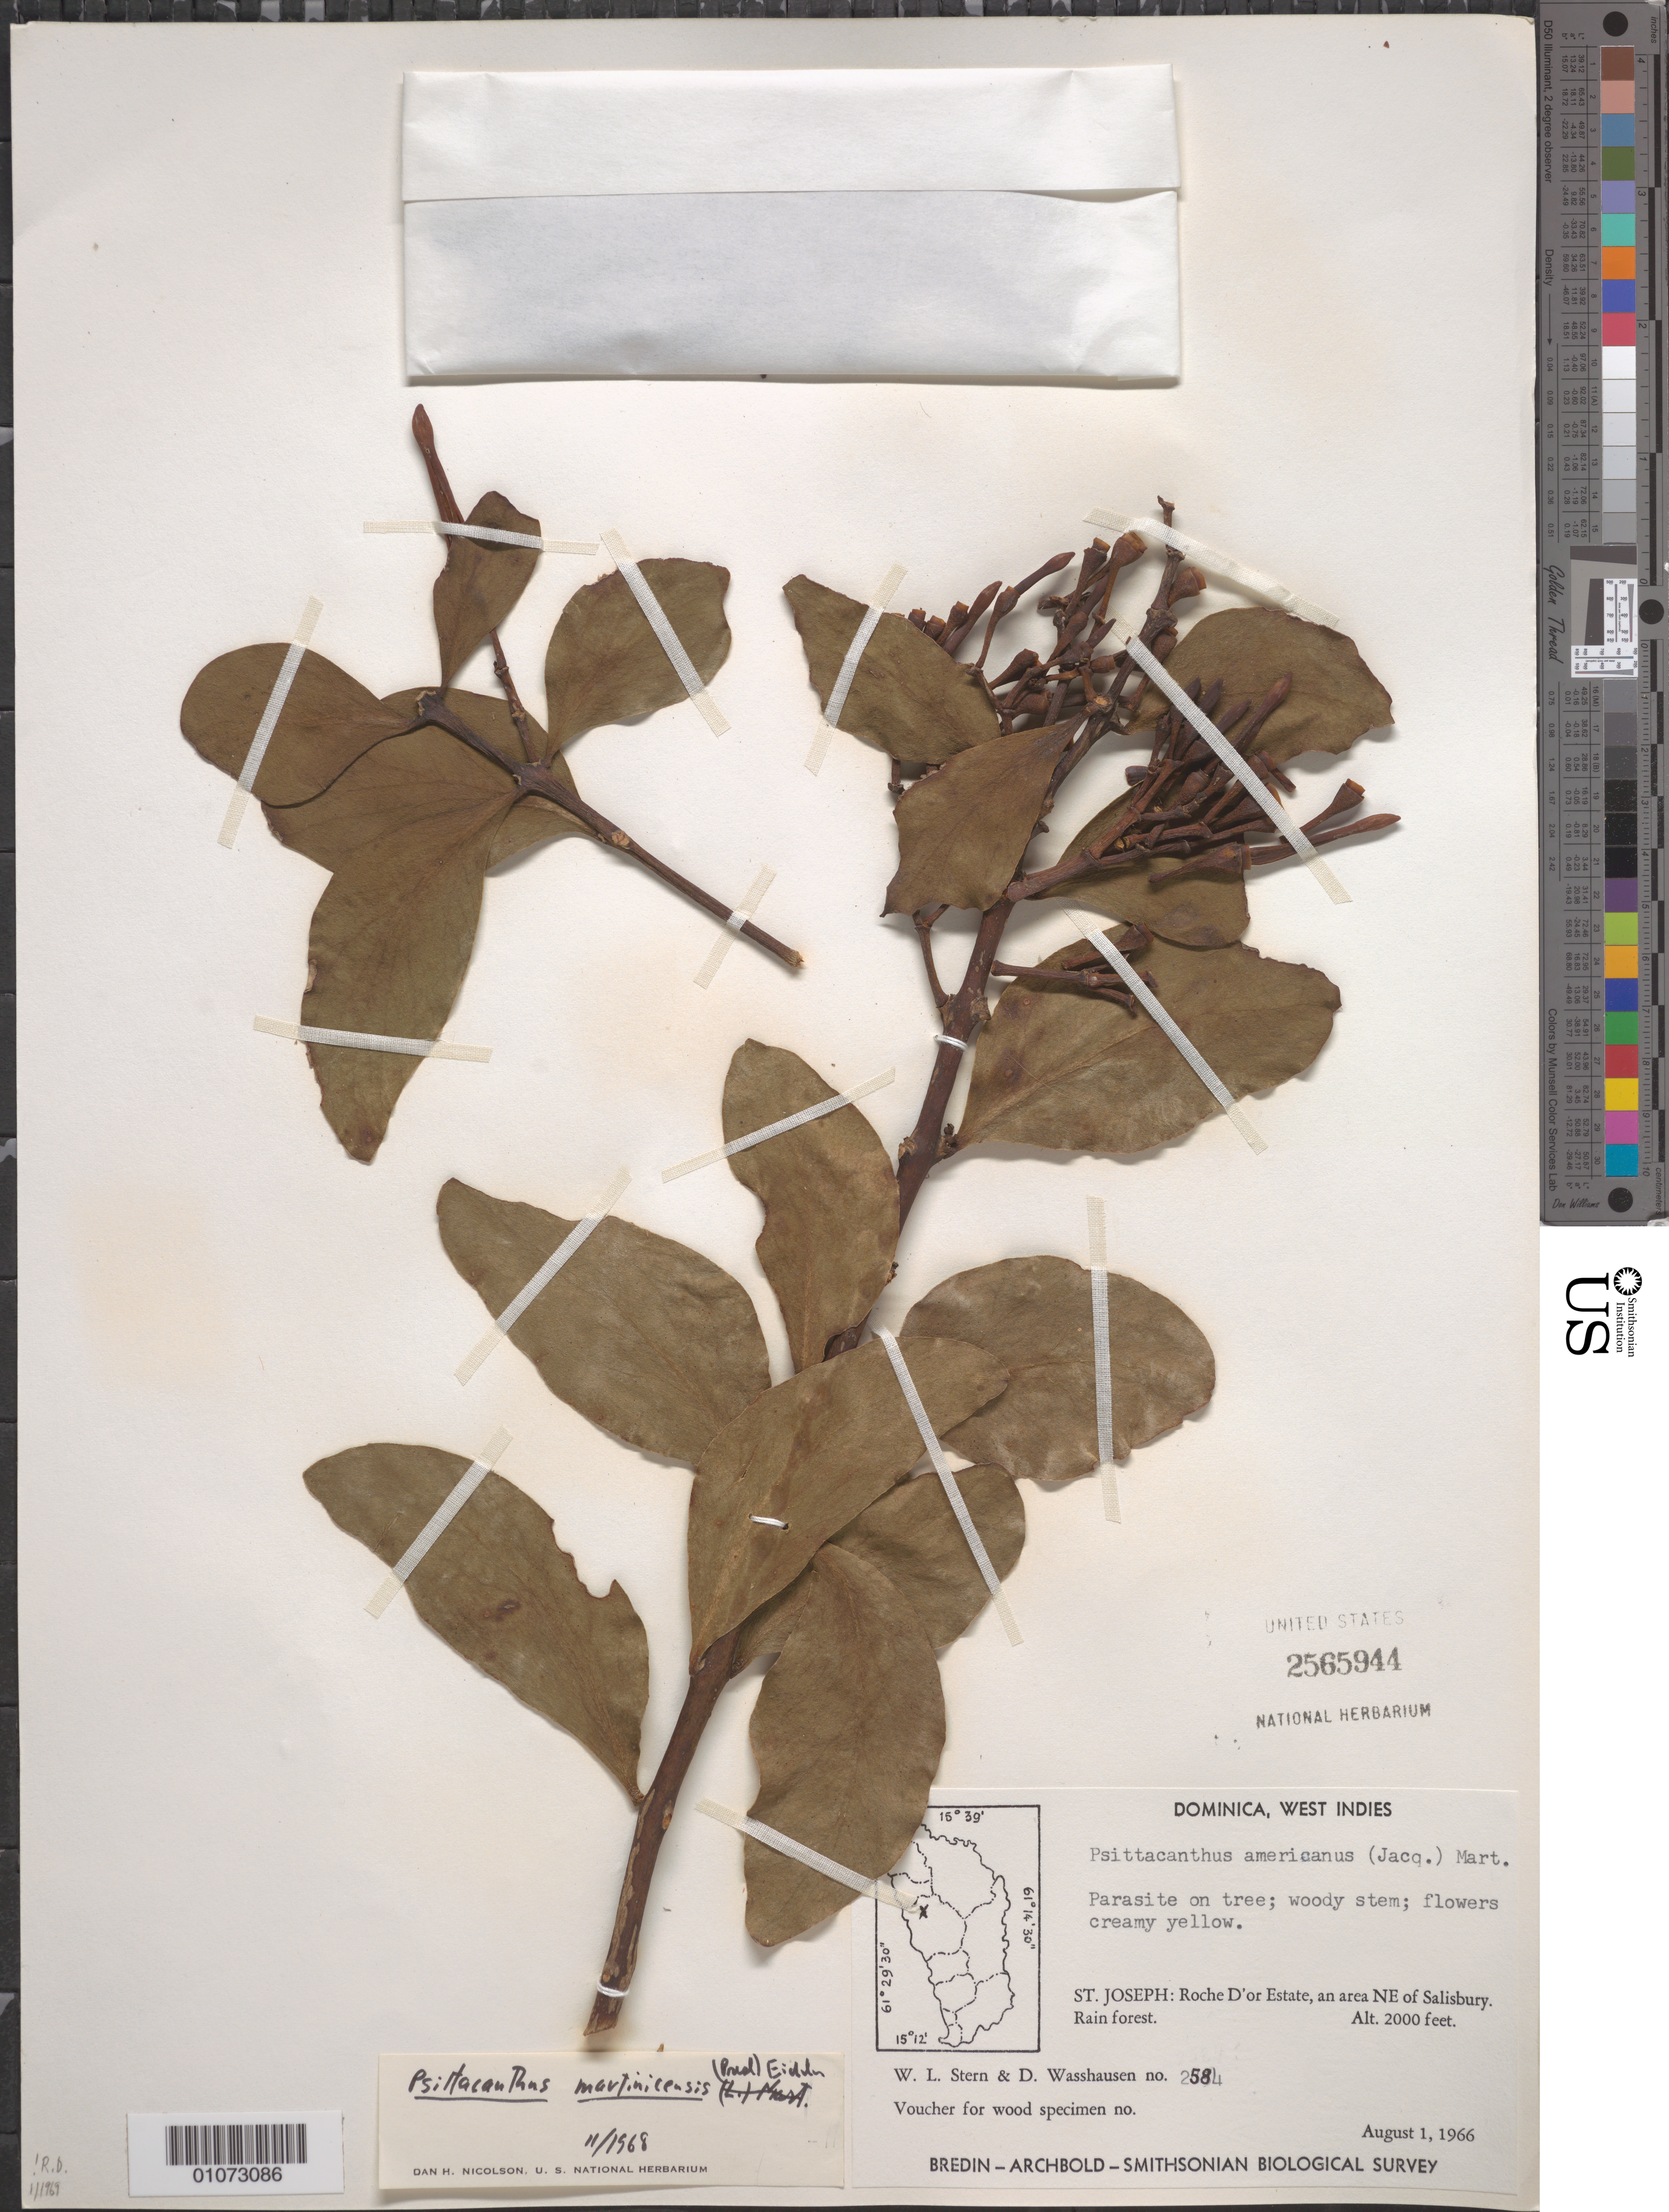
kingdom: Plantae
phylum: Tracheophyta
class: Magnoliopsida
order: Santalales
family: Loranthaceae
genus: Psittacanthus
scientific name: Psittacanthus martinicensis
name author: (C. Presl ex Schult. f.) Eichler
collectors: W. L. Stern & D. C. Wasshausen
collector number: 2584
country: Dominica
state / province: St. Joseph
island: Dominica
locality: Roche D'or Estate, an area NE of Salisbury. Rain forest.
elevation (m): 610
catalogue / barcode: US 2565944